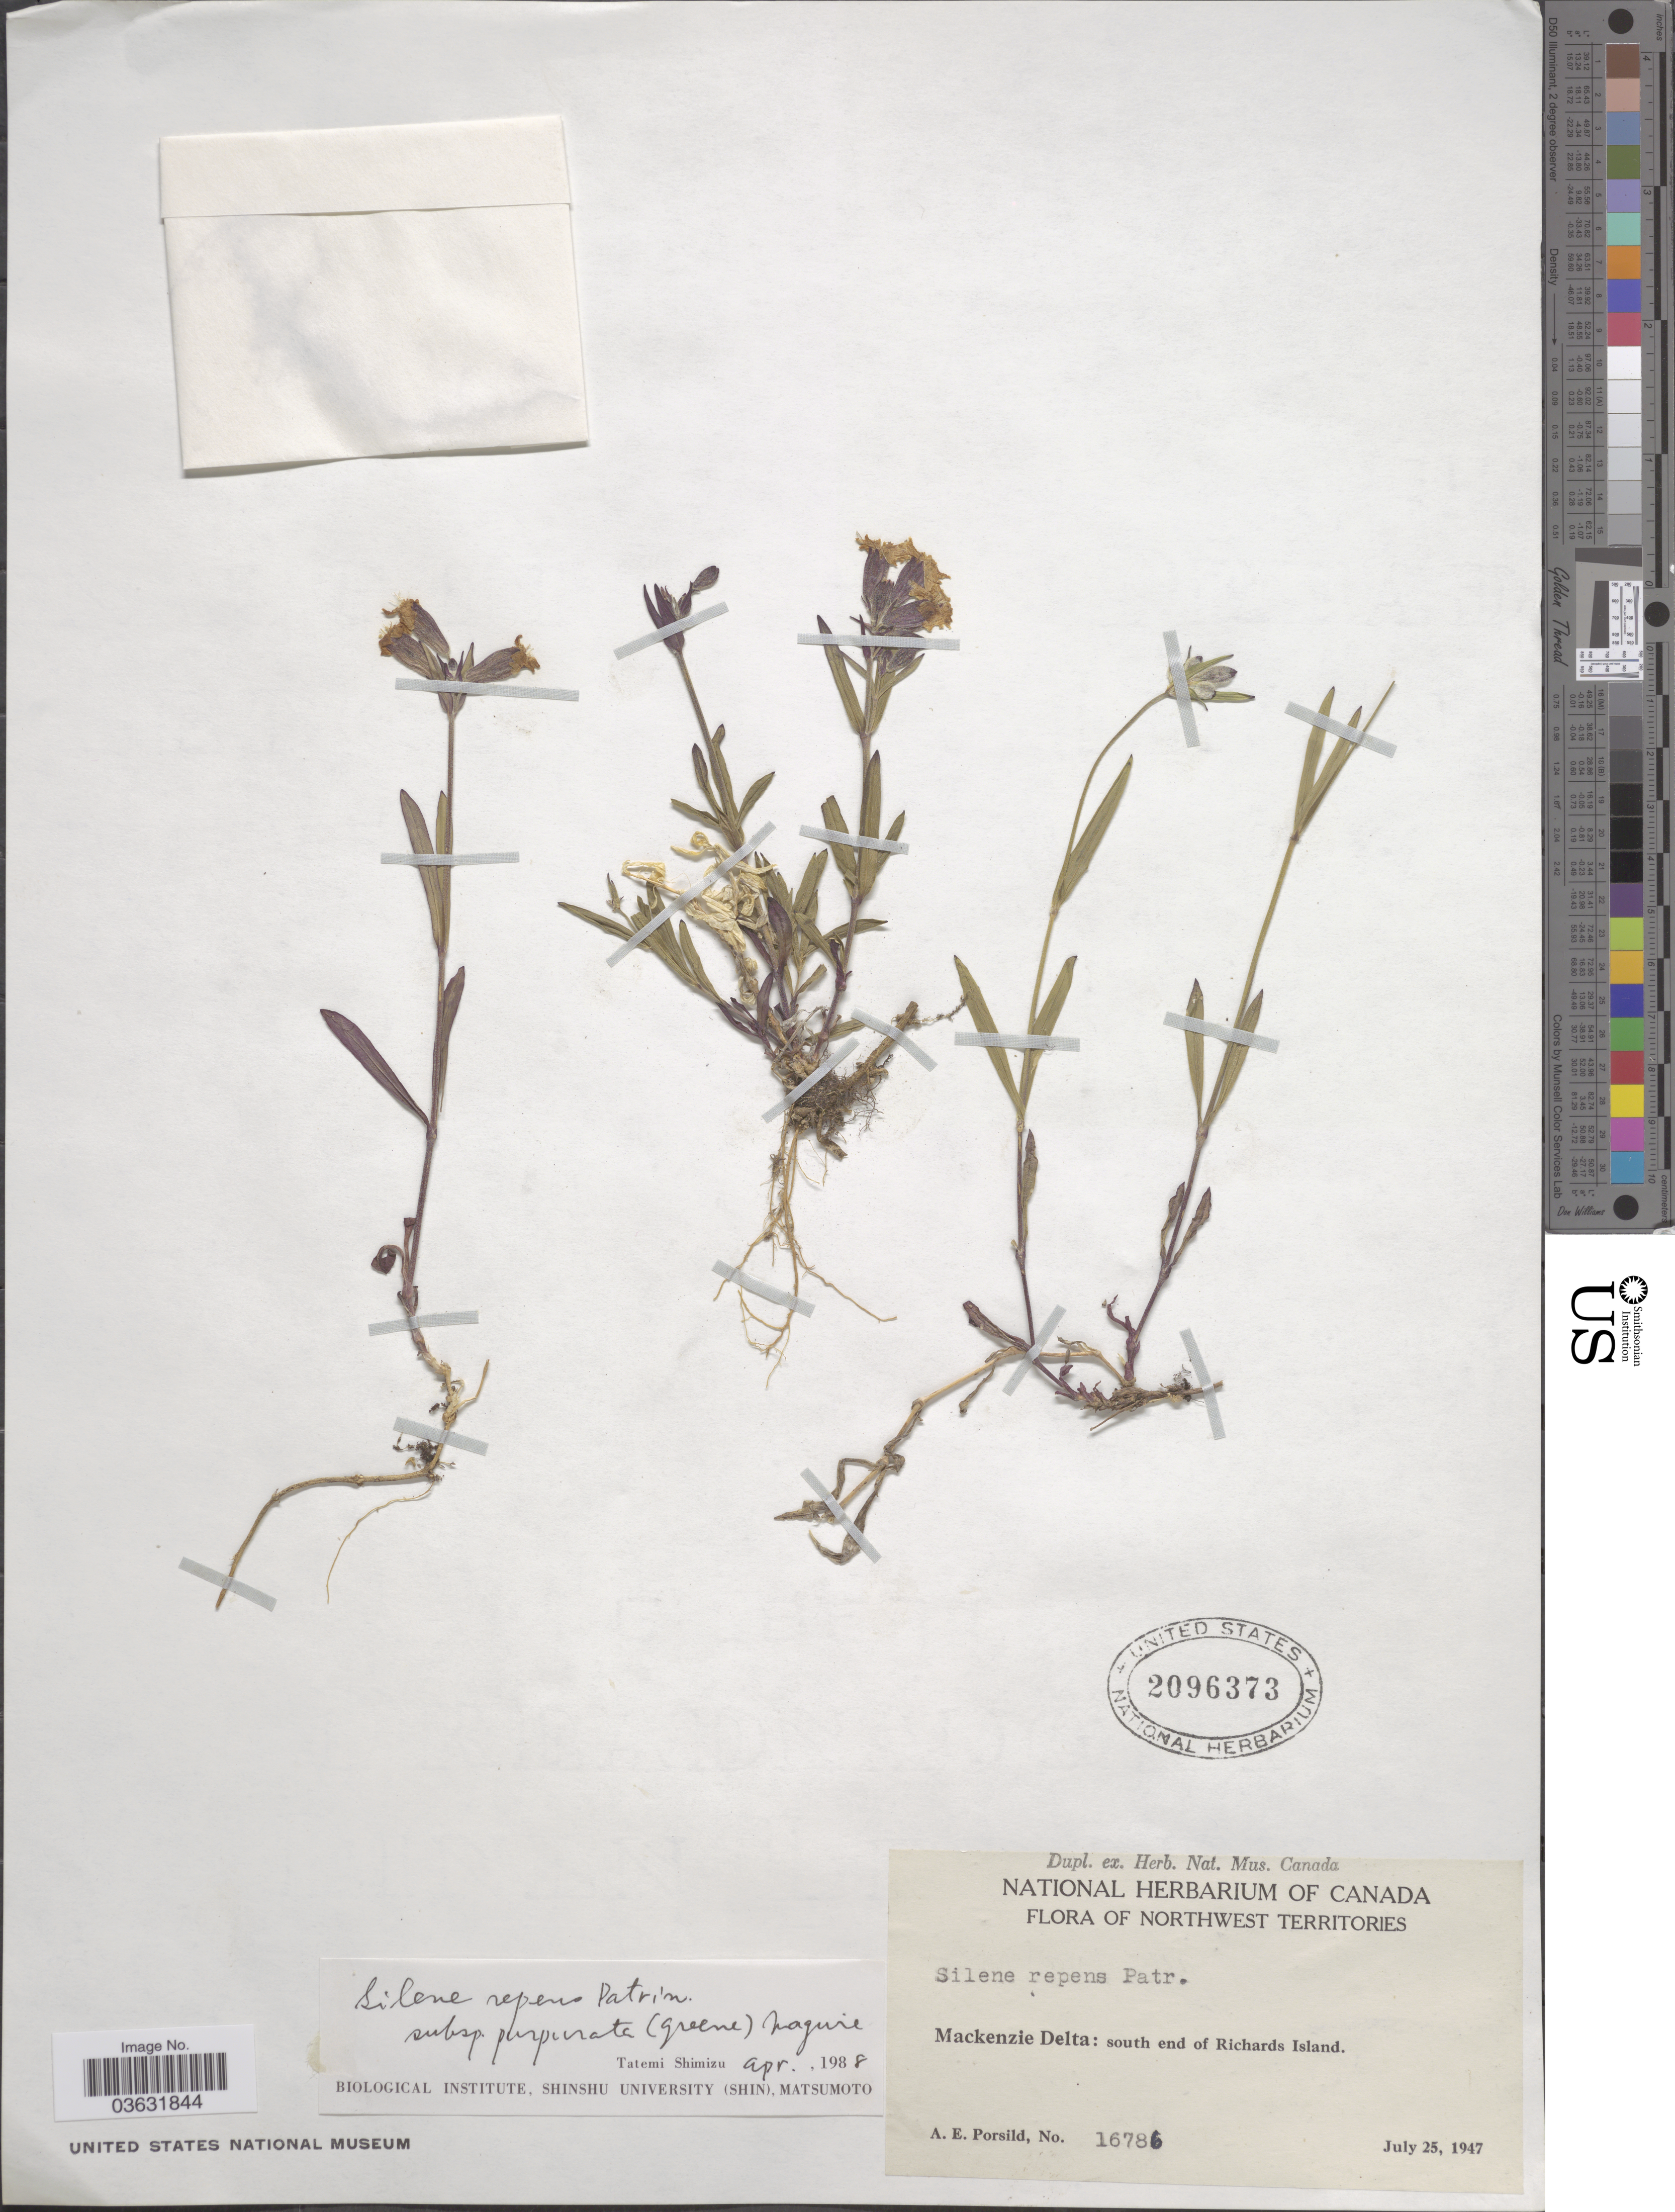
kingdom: Plantae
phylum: Tracheophyta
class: Magnoliopsida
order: Caryophyllales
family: Caryophyllaceae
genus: Silene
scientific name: Silene repens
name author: Patrin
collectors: A. E. Porsild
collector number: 16786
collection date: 1947-07-25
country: Canada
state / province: Northwest Territories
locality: Mackenzie Delta: south end of Richards Island.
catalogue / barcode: US 2096373